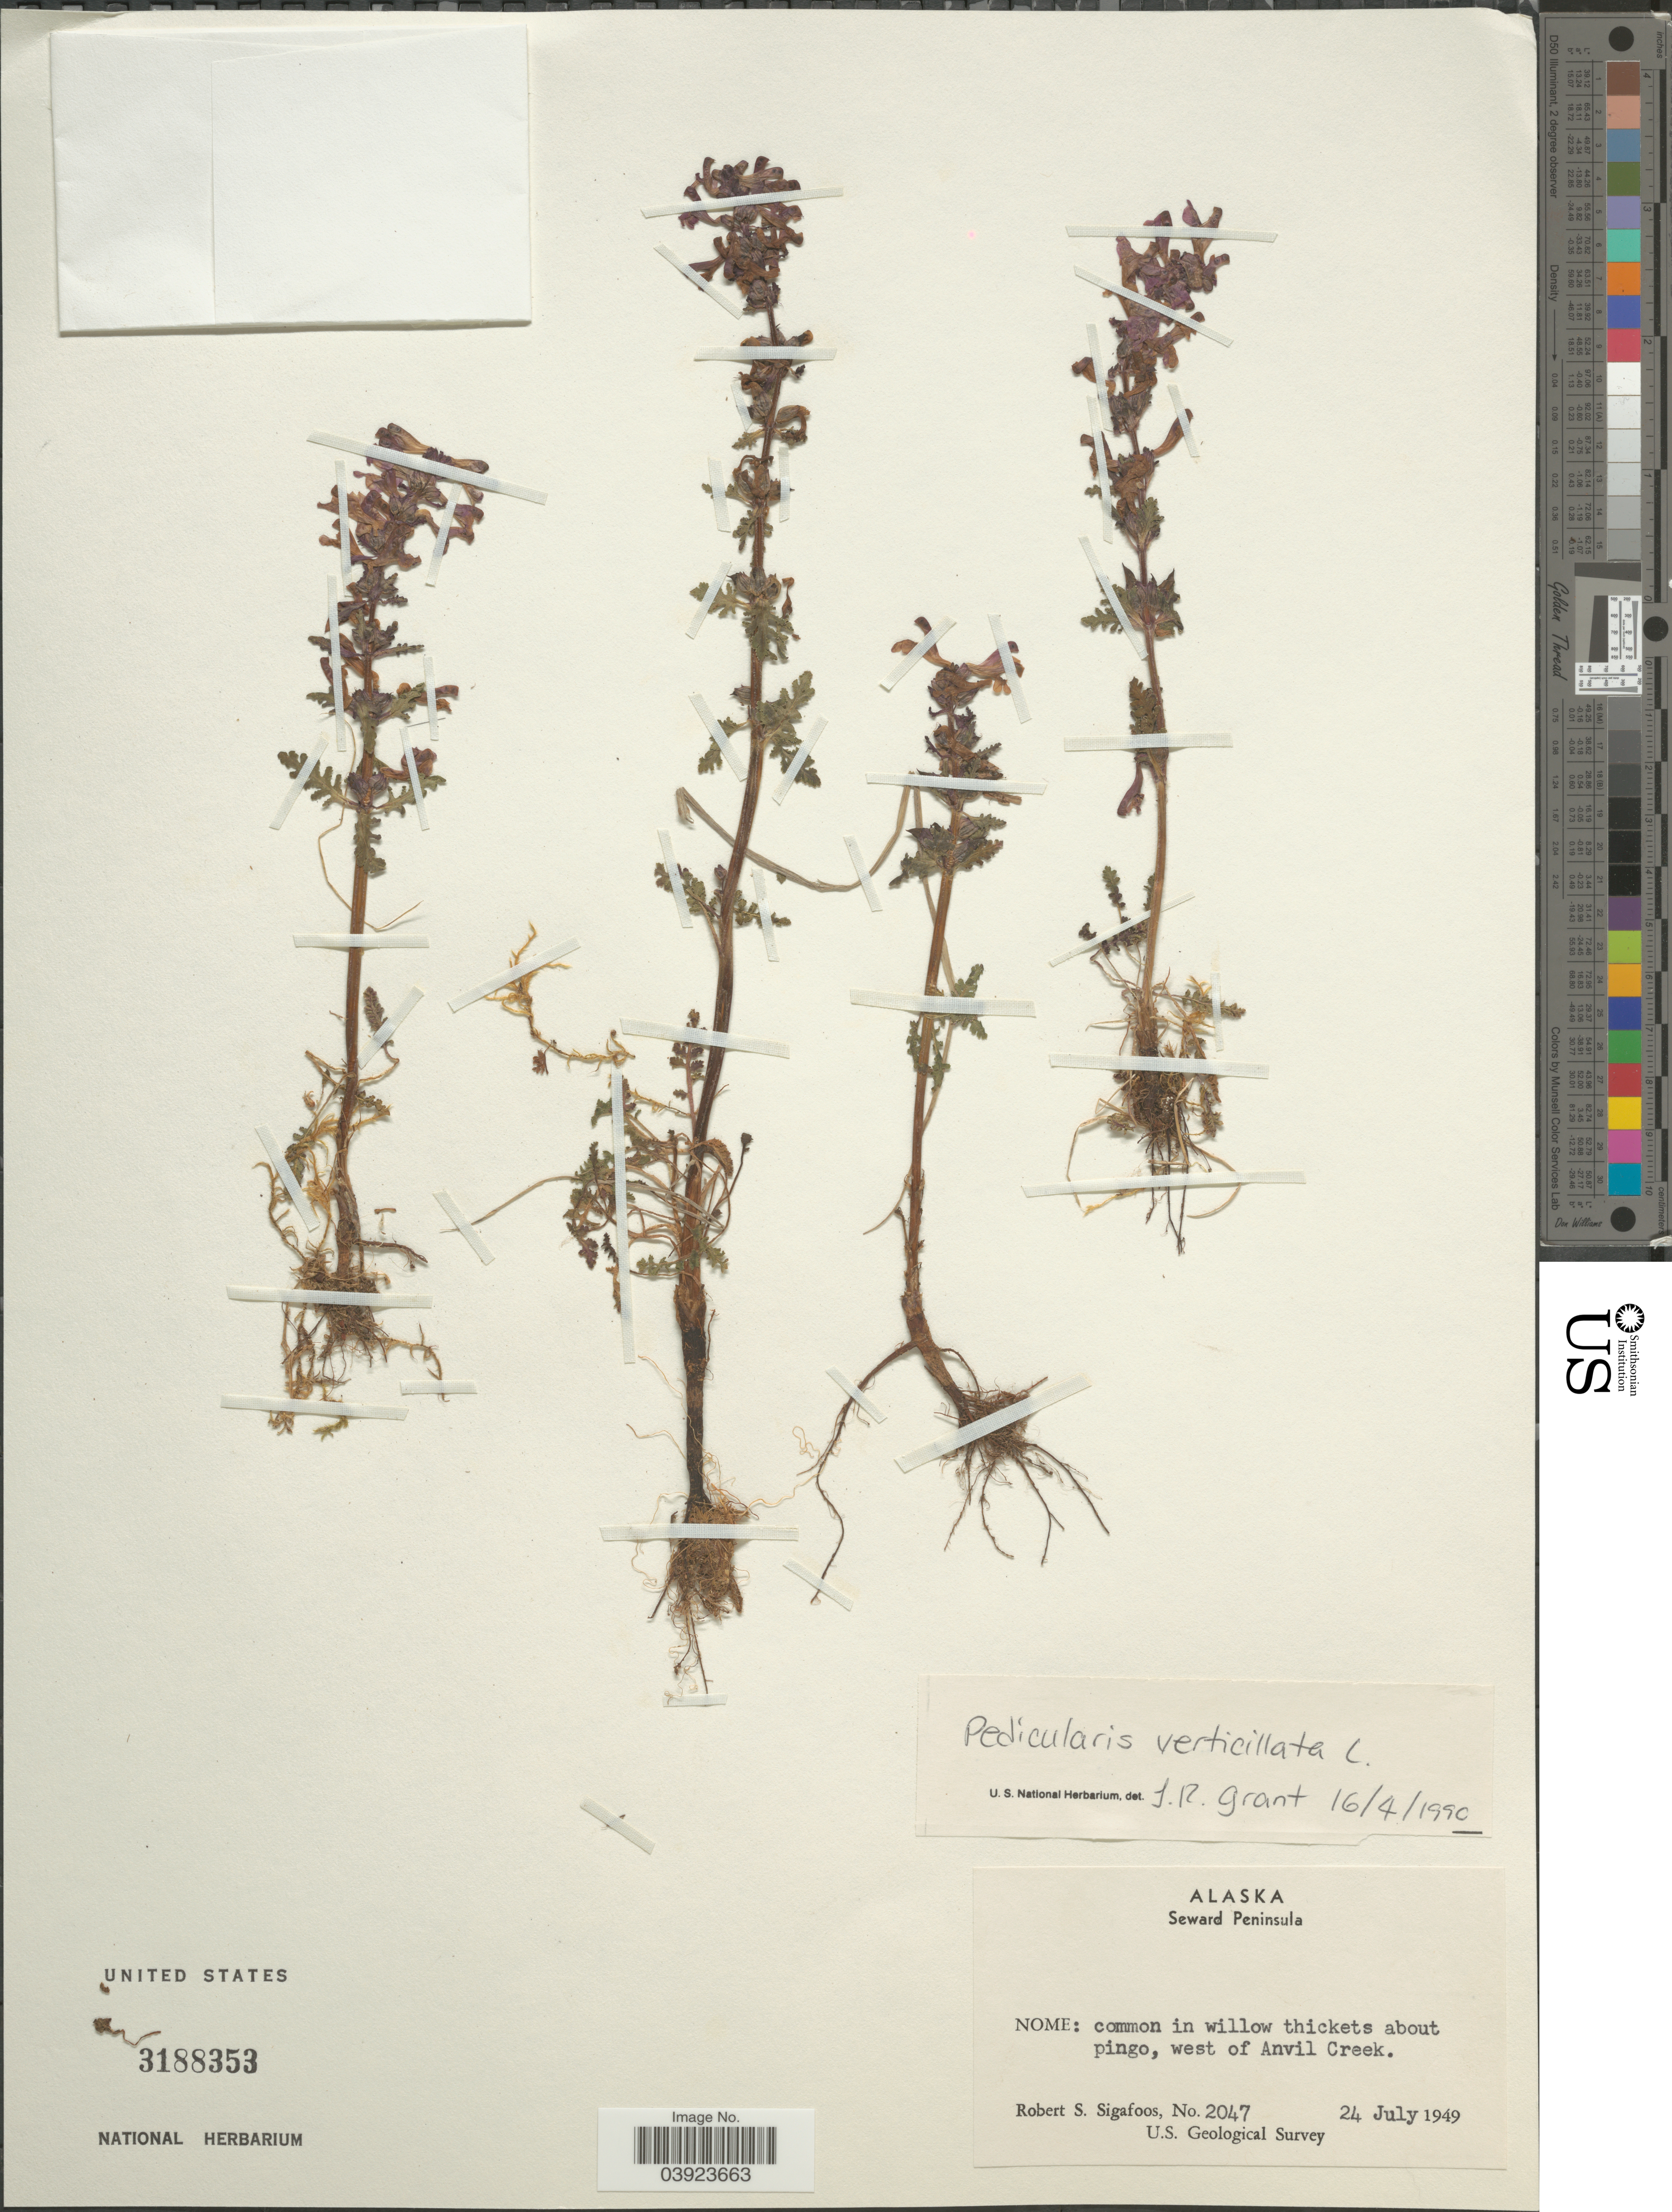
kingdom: Plantae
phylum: Tracheophyta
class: Magnoliopsida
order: Lamiales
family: Orobanchaceae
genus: Pedicularis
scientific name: Pedicularis verticillata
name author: L.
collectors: R. Sigafoos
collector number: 2047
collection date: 1949-07-24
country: United States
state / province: Alaska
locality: Seward Peninsula. Nome: common in willow thickets about pingo, west of Anvil Creek.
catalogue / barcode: US 3188353